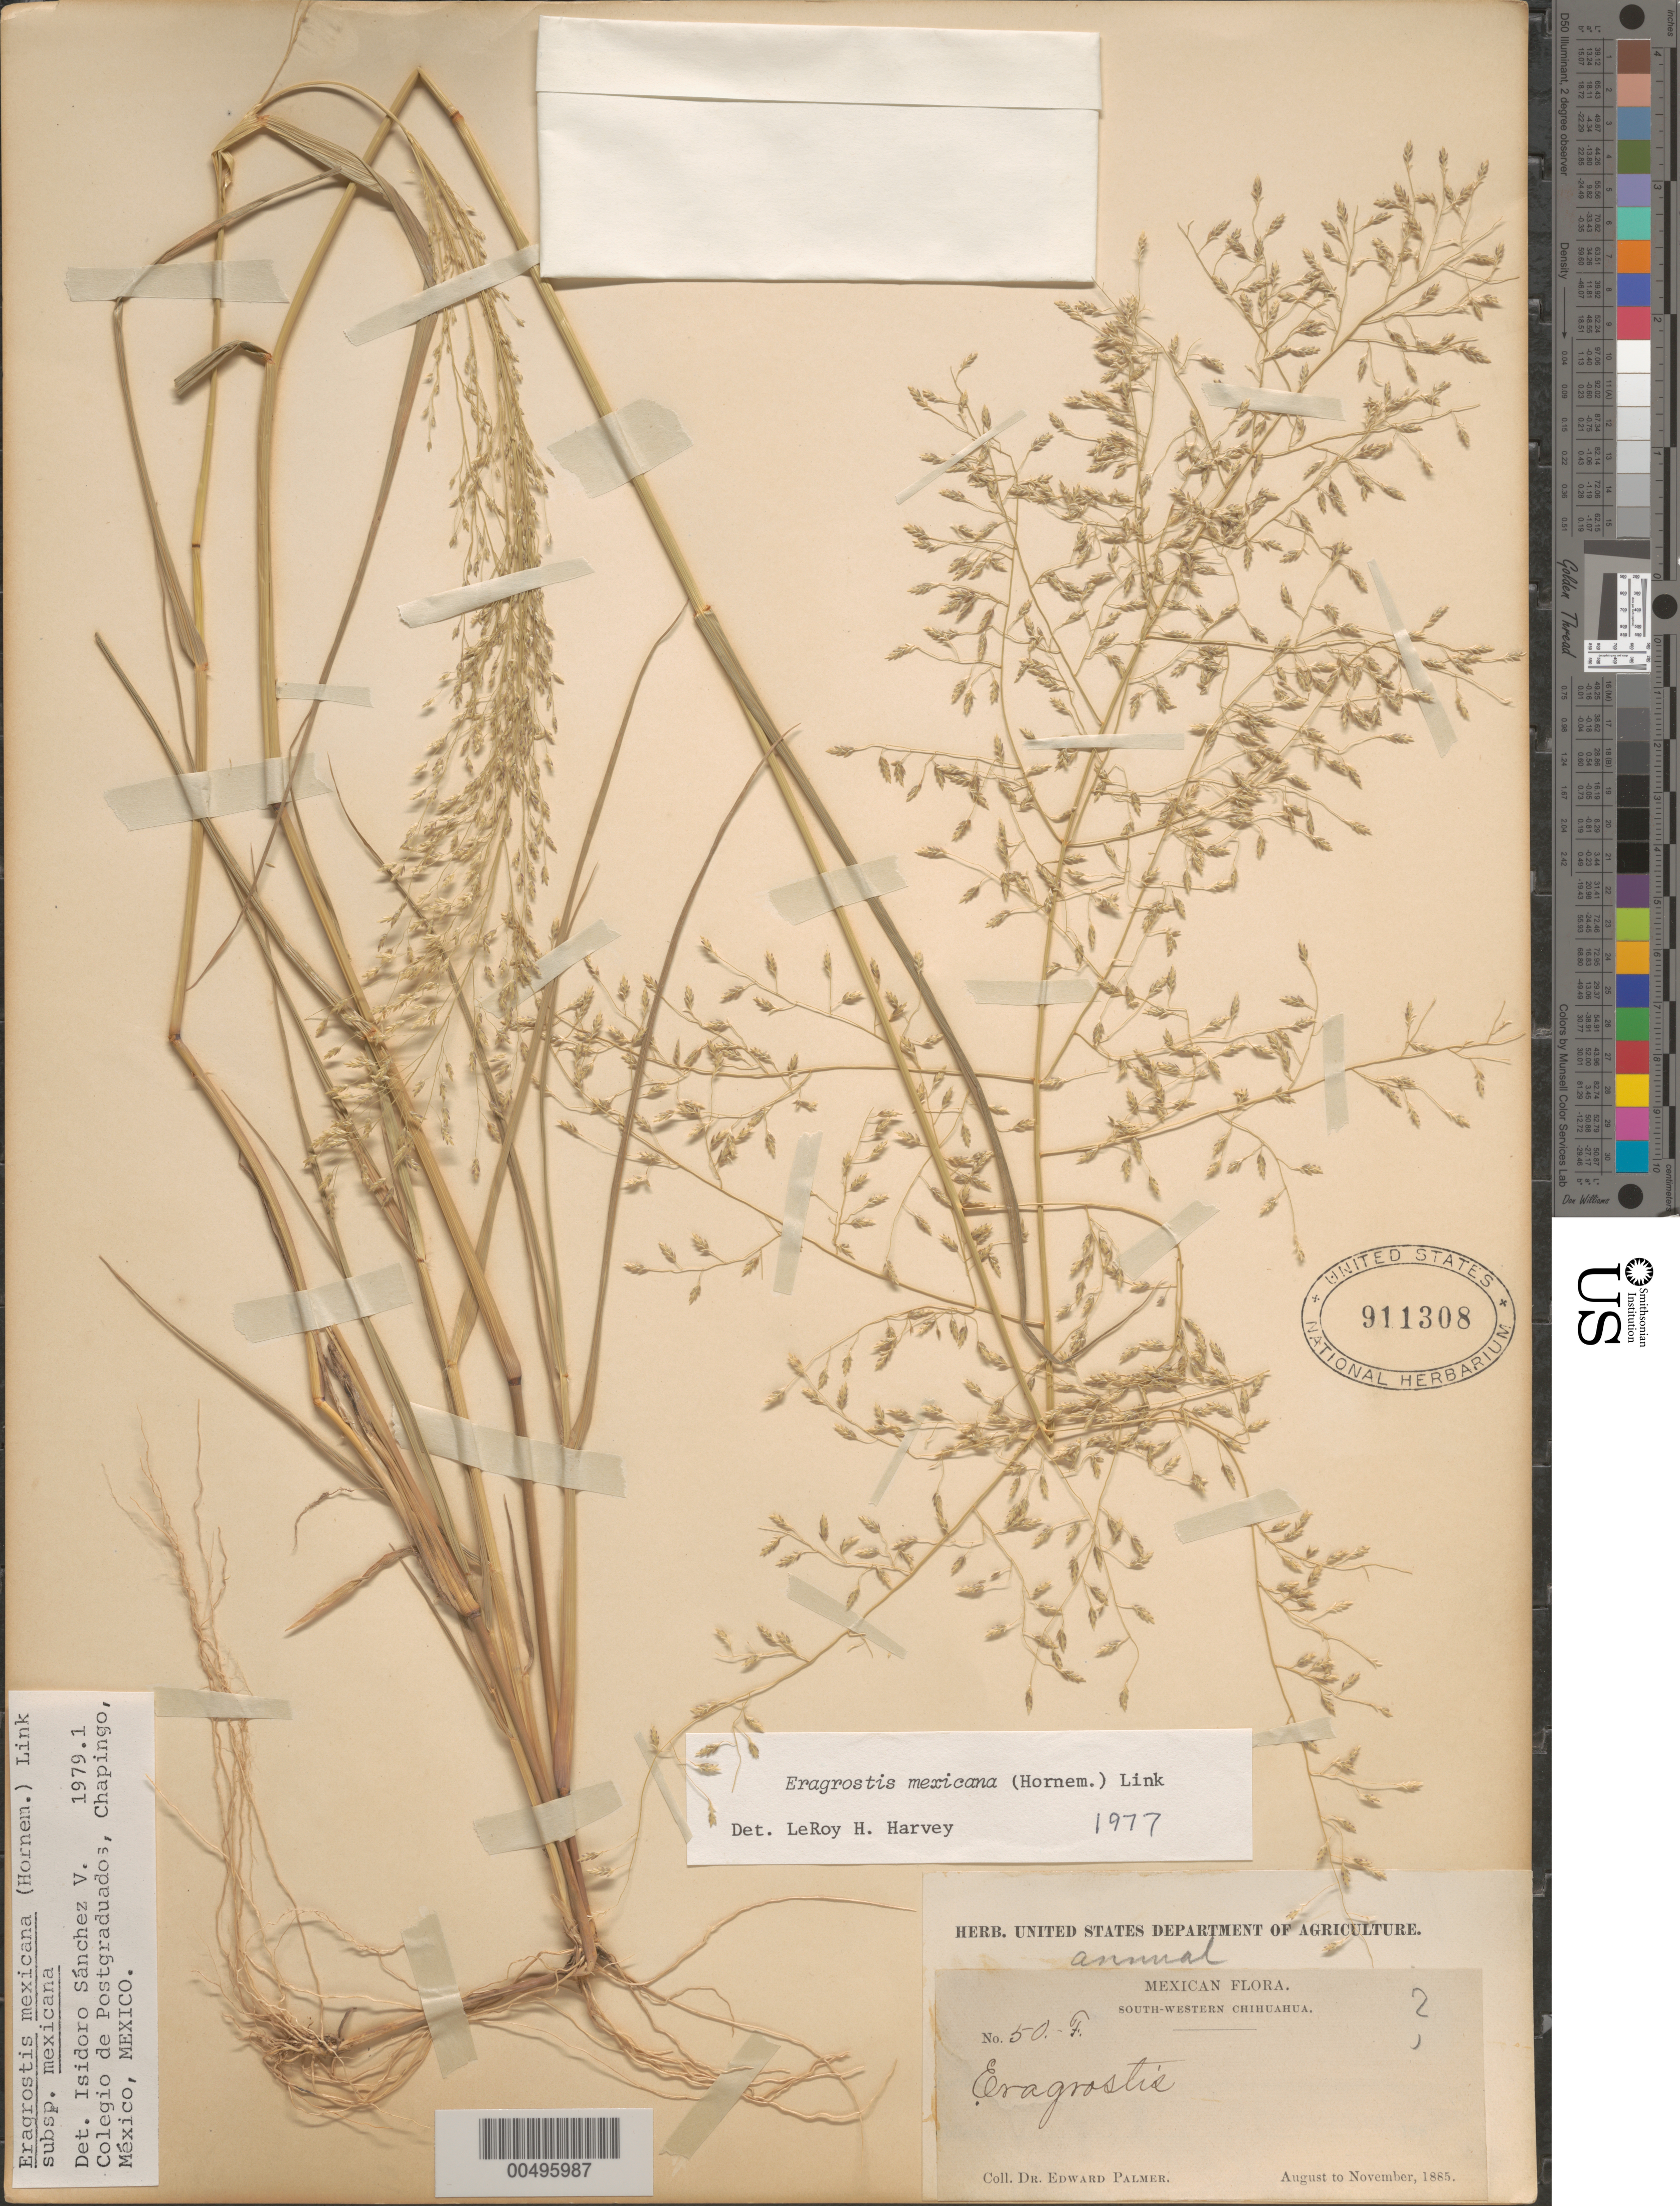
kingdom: Plantae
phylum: Tracheophyta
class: Liliopsida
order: Poales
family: Poaceae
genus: Eragrostis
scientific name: Eragrostis mexicana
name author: (Hornem.) Link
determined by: Sánchez Vega, I. M.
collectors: E. Palmer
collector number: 507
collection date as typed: Aug 1885 to Nov 1885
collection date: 1885-08/1885-11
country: Mexico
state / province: Chihuahua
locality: South-western Chihuahua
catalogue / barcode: US 911308